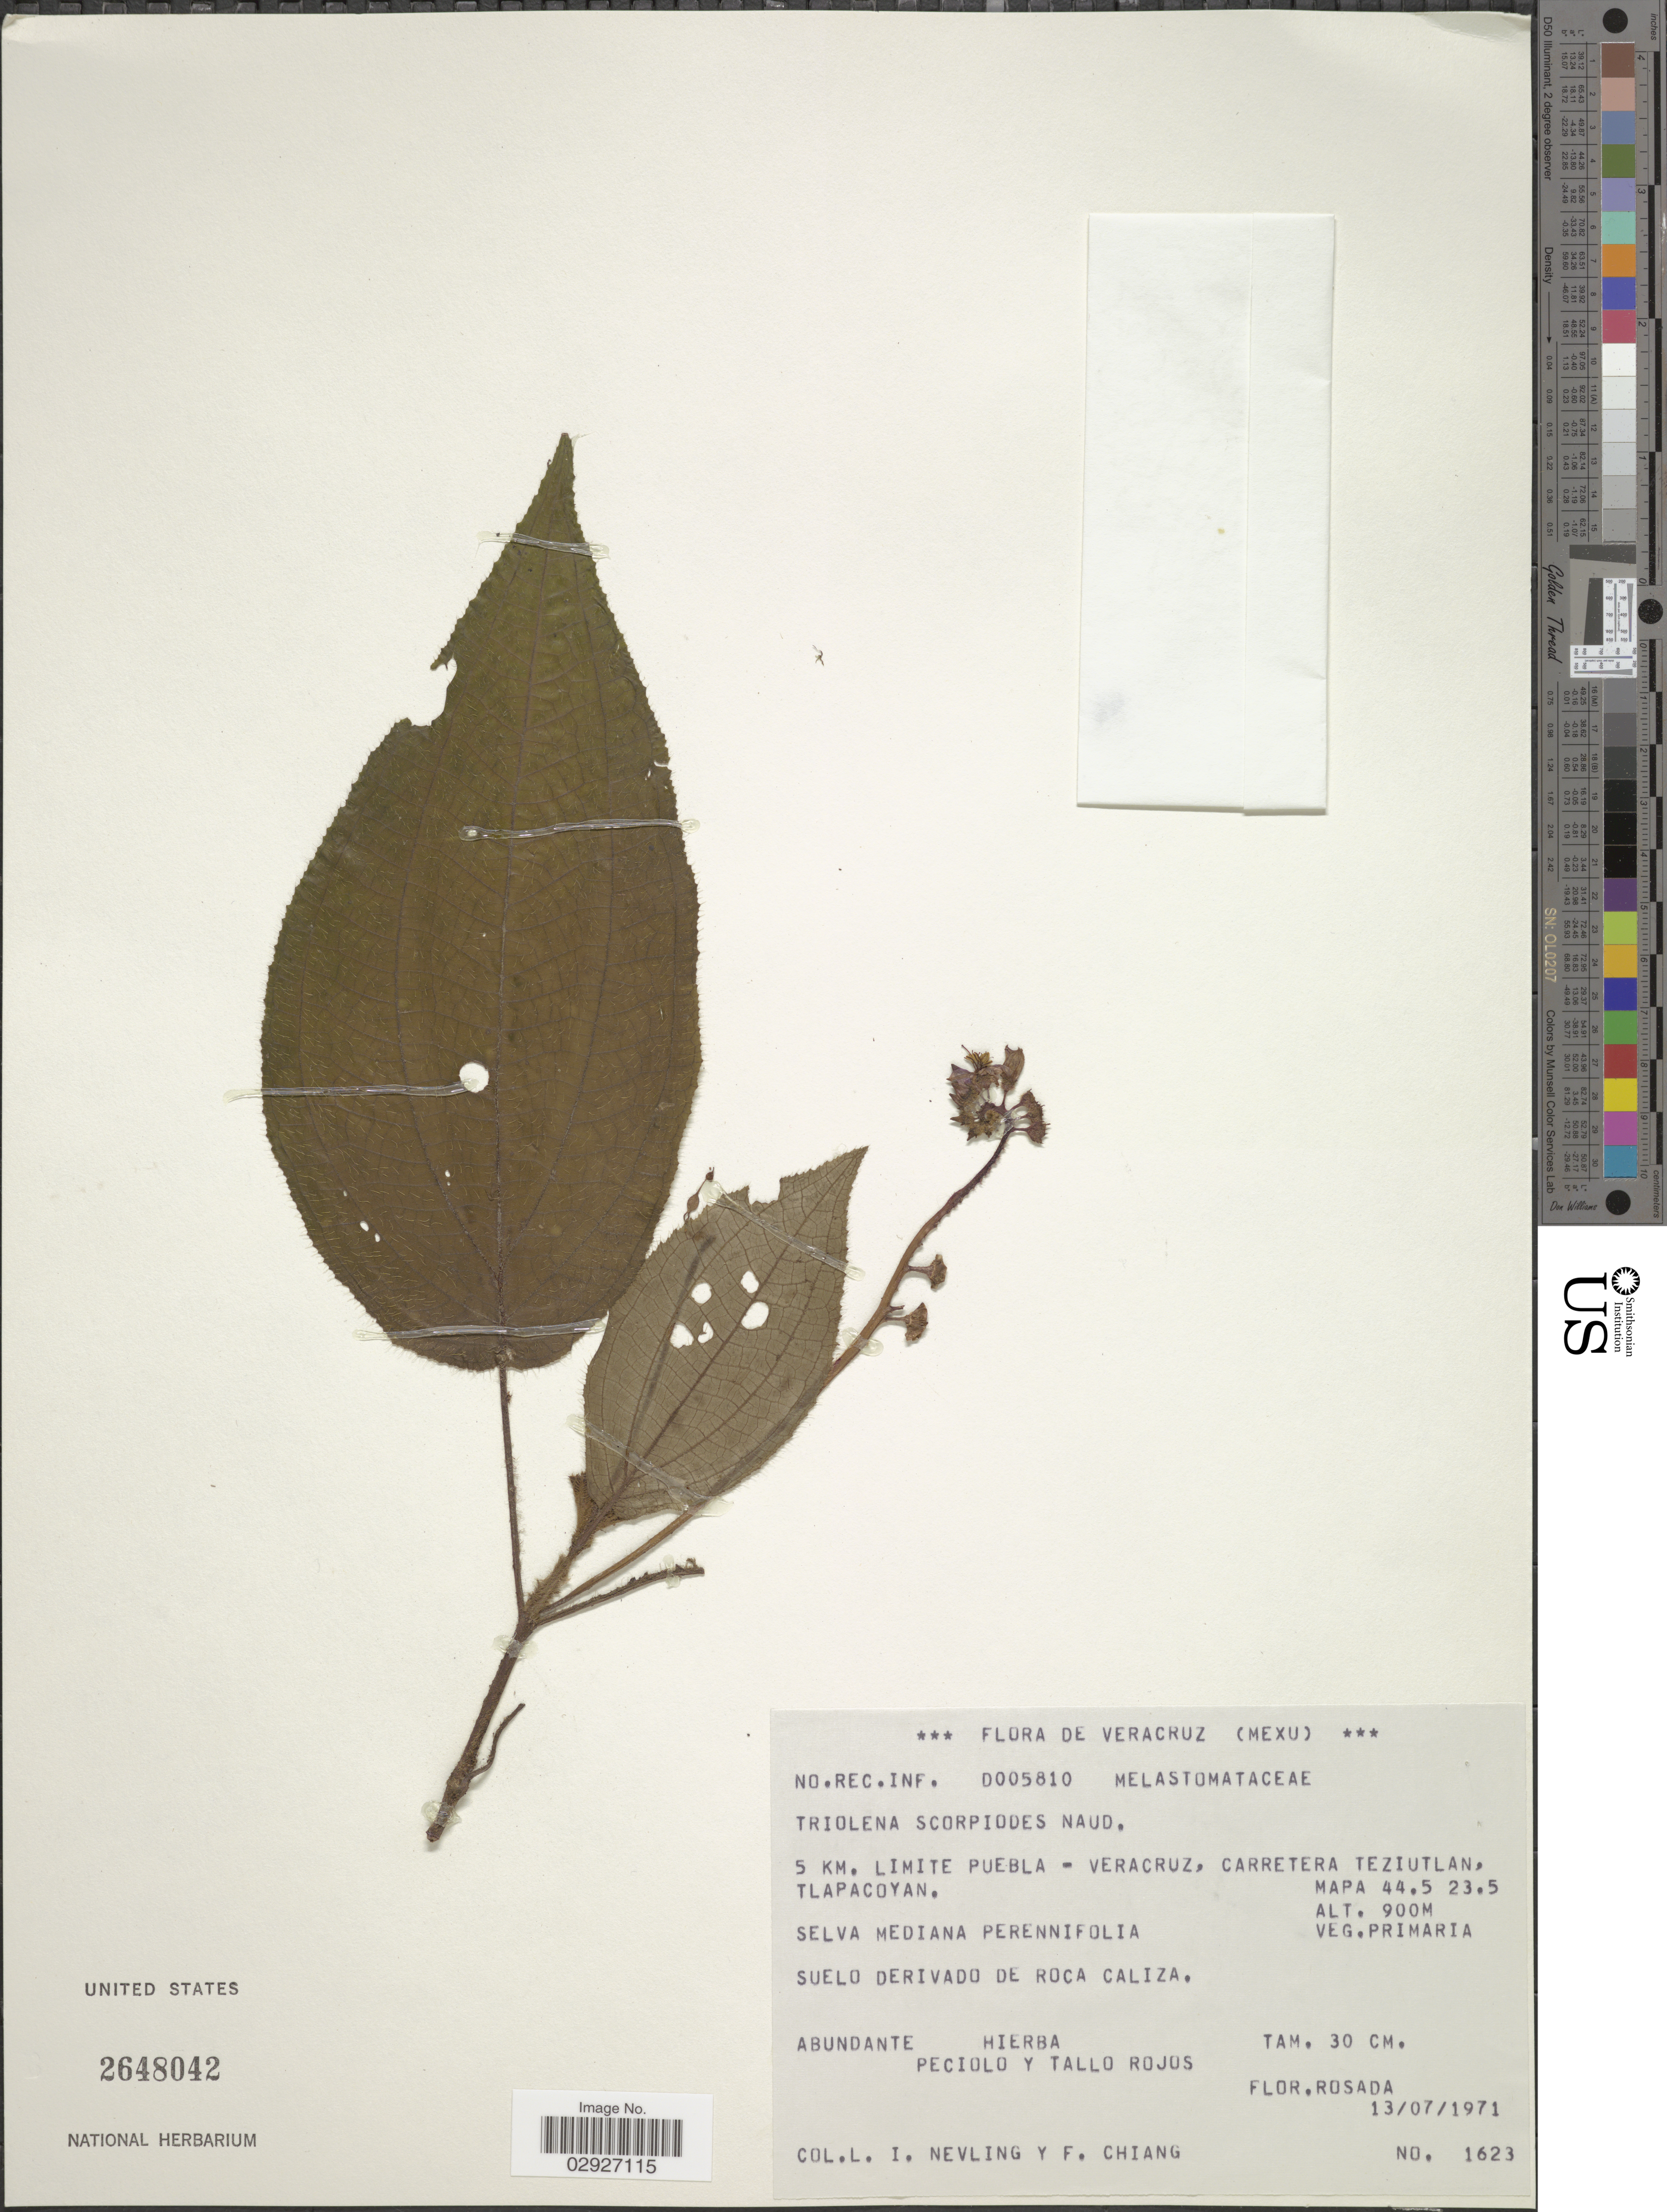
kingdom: Plantae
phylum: Tracheophyta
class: Magnoliopsida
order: Myrtales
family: Melastomataceae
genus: Triolena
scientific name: Triolena radicans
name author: Brandegee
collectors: L. Nevling & F. Chiang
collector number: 1623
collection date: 1971-07-13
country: Mexico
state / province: Veracruz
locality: Veracruz, 5 Km. Limite Puebla-Veracruz, Carretera Teziutlan, Tlapacoyan, Selva Mediana Perennifolia, Suelo Derivado de Roca Caliza. Mapa 44.5 23.5.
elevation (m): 900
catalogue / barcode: US 2648042